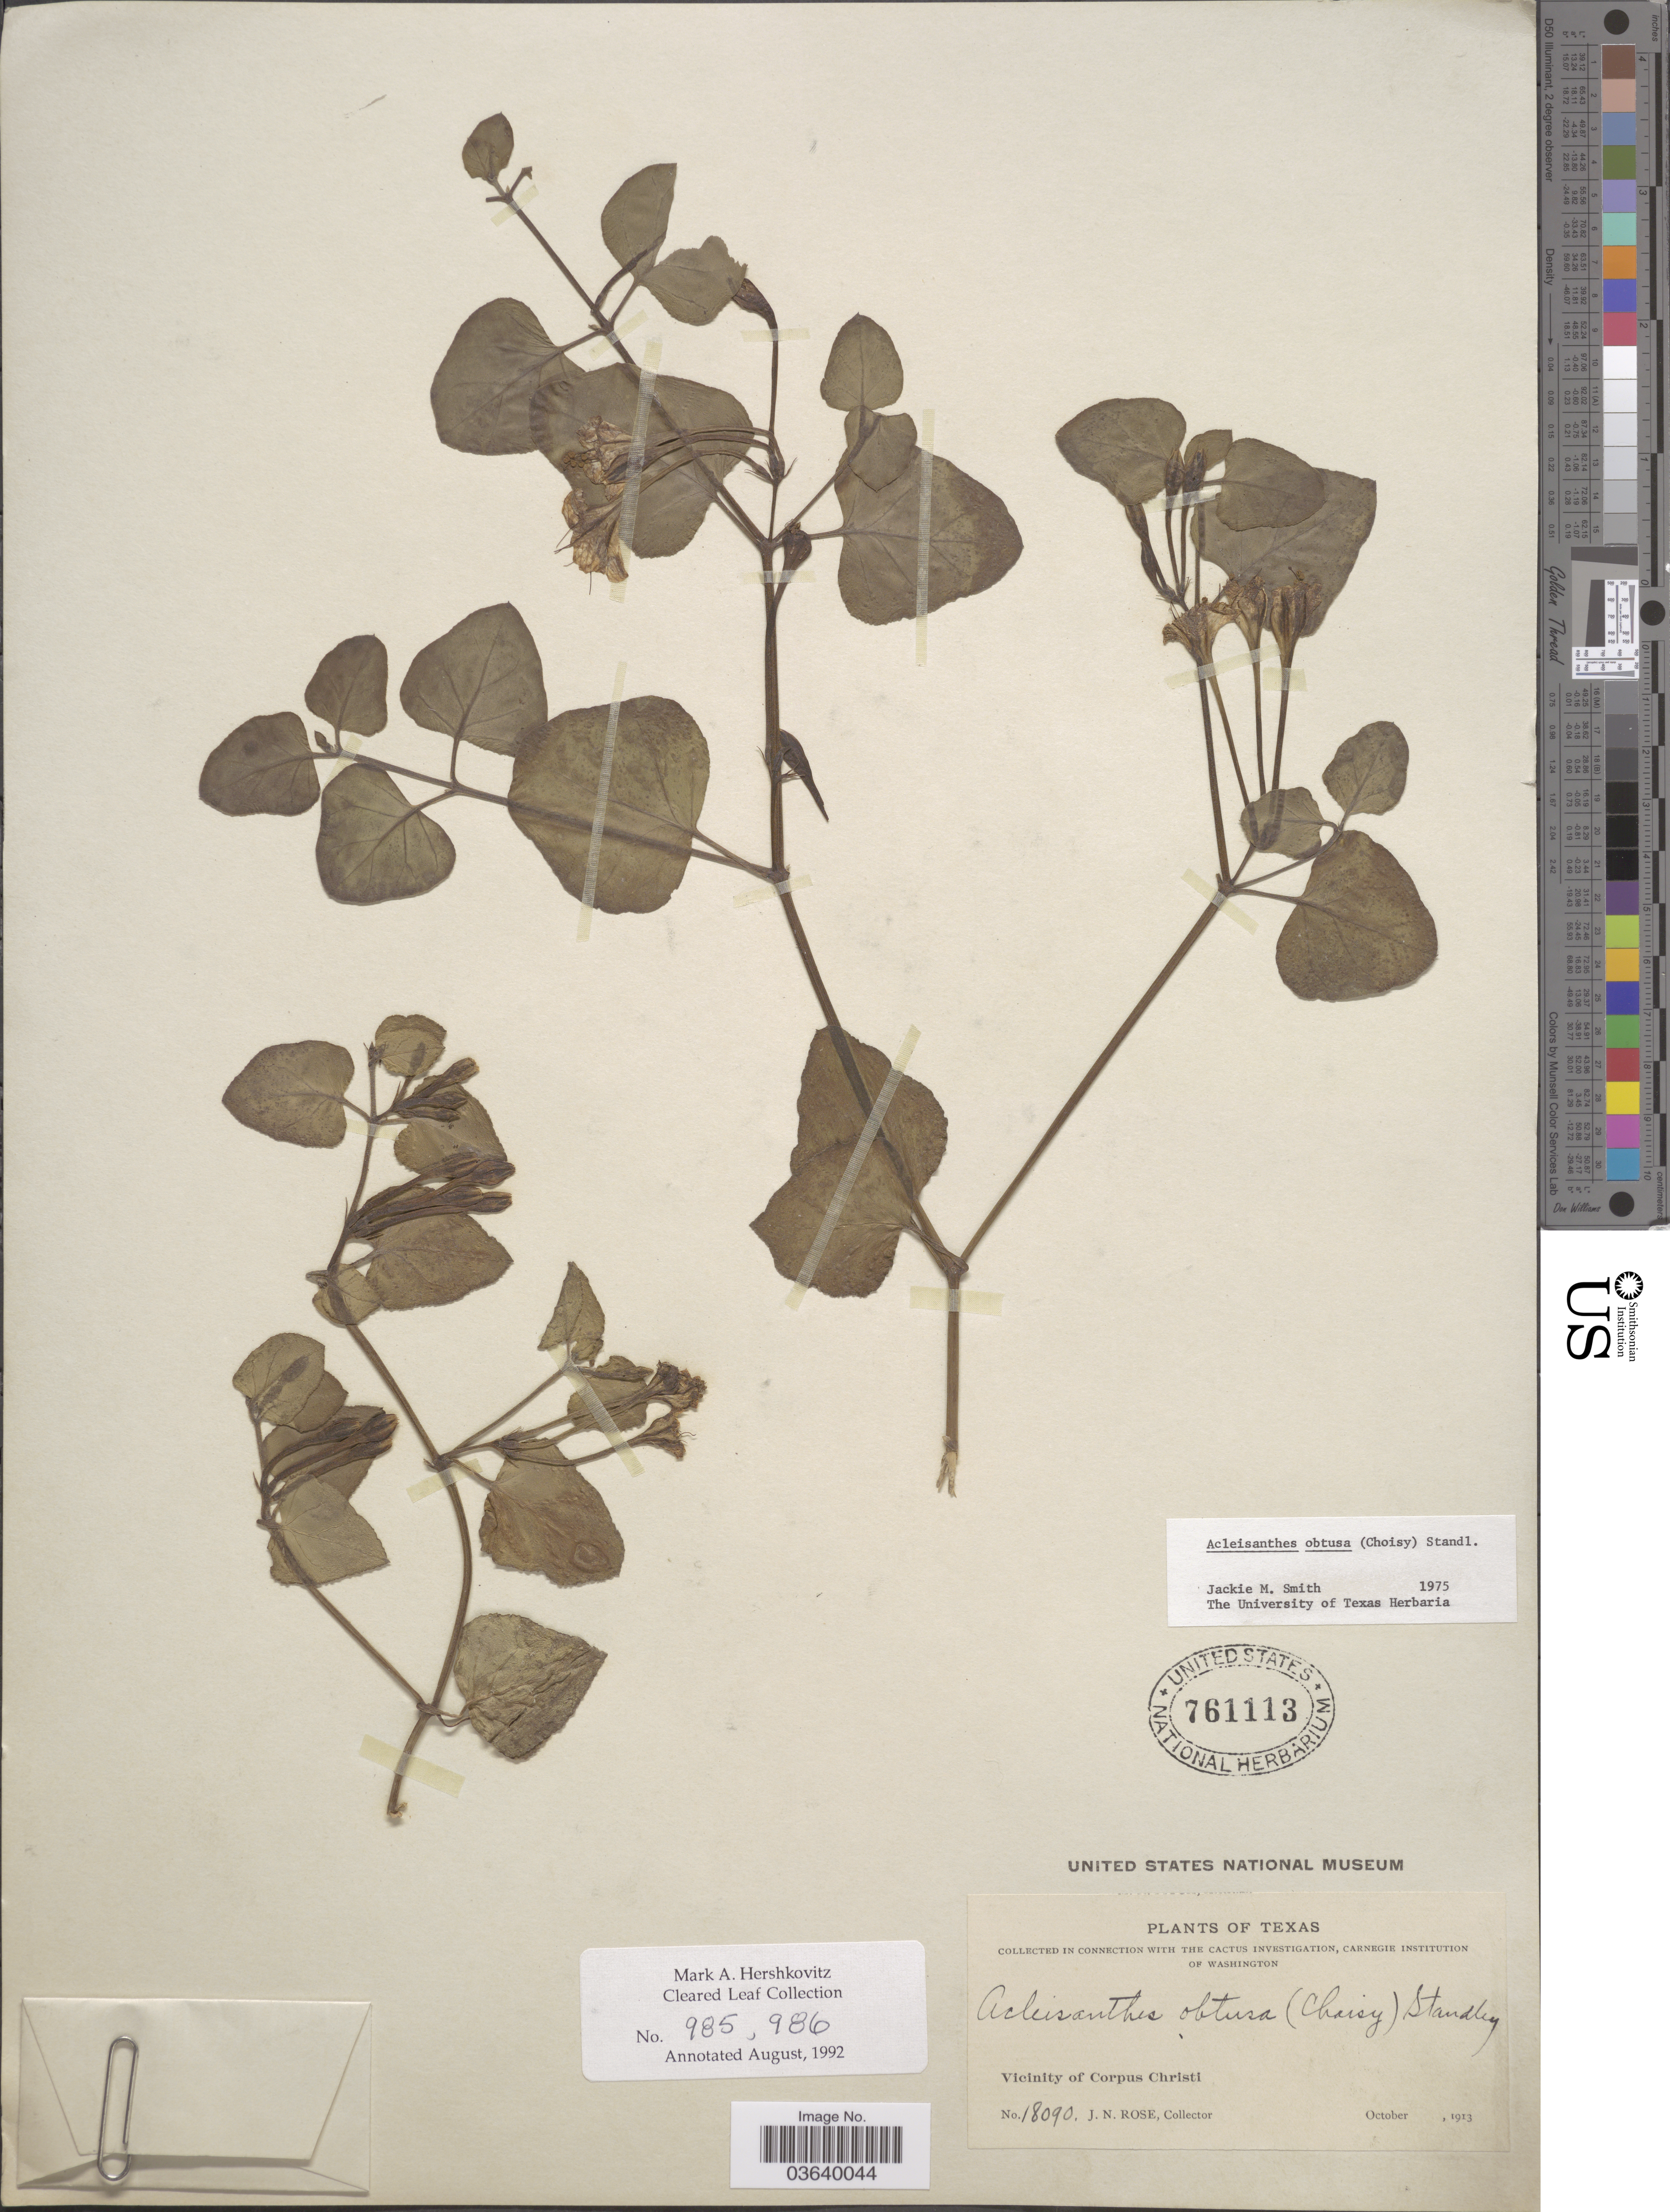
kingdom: Plantae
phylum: Tracheophyta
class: Magnoliopsida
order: Caryophyllales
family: Nyctaginaceae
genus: Acleisanthes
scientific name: Acleisanthes obtusa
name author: (Choisy) Standl.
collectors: J. N. Rose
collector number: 18090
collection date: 1913-10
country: United States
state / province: Texas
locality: Vicinity of Corpus Christi.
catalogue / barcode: US 761113